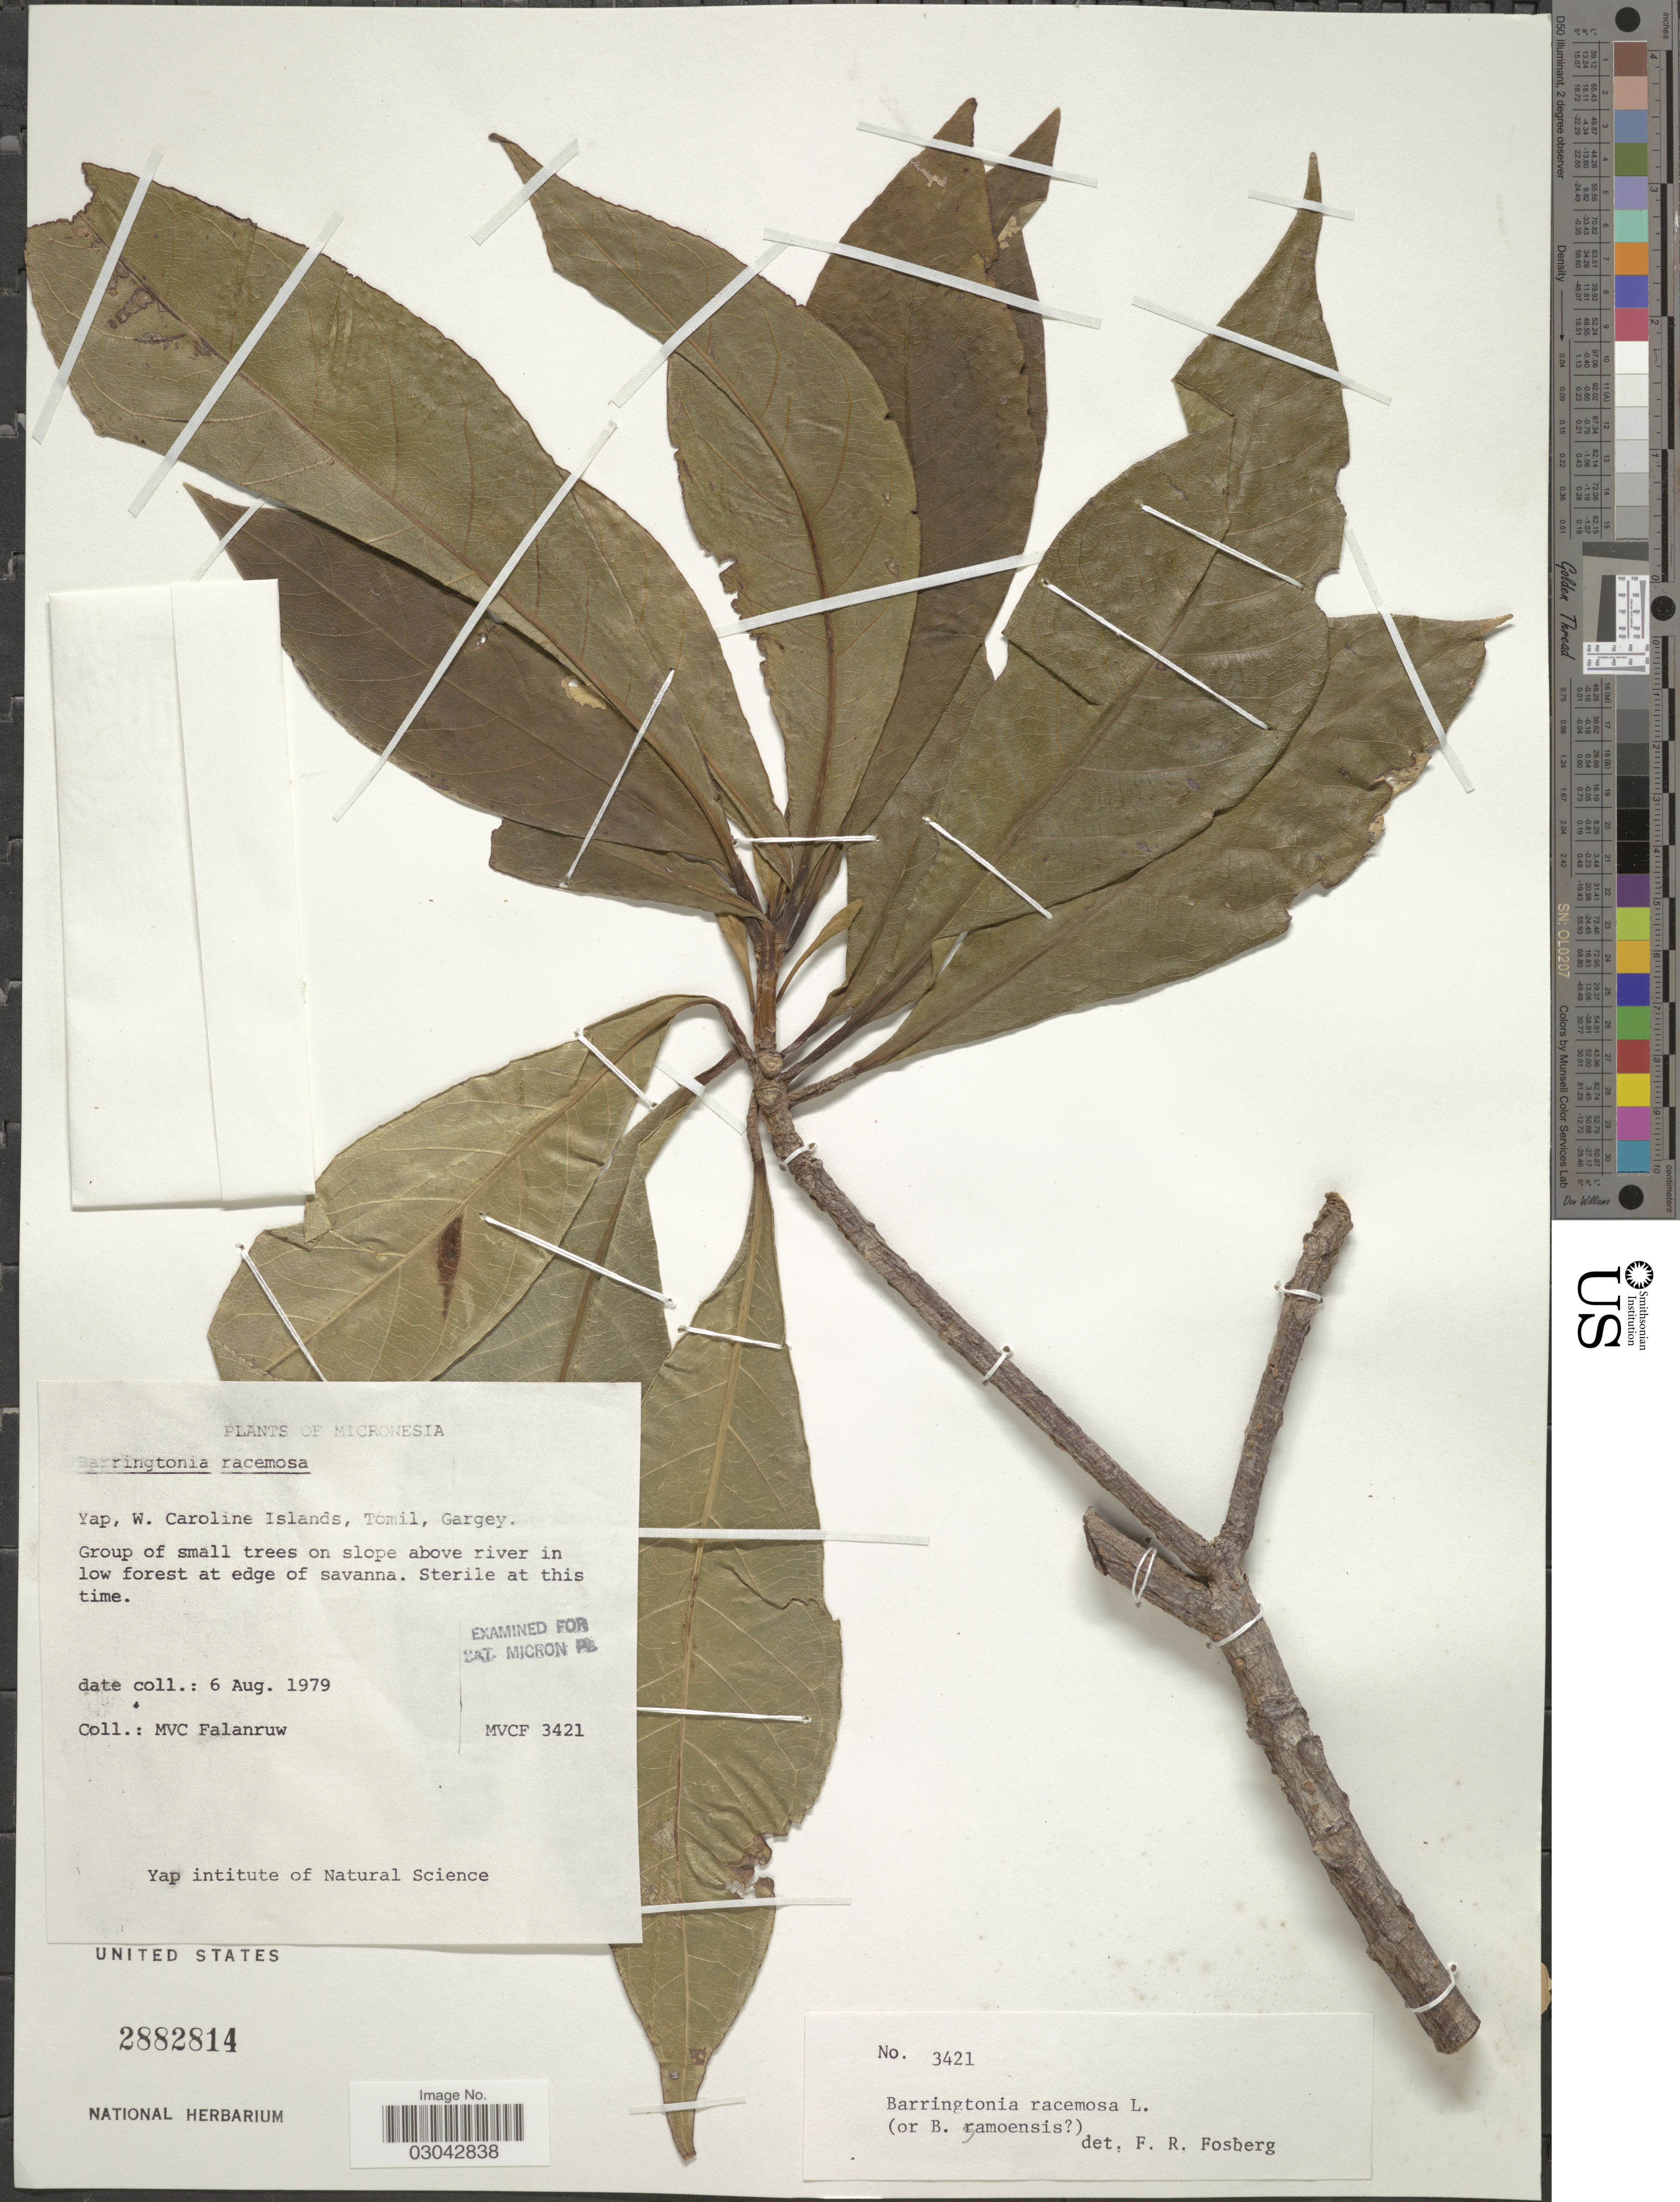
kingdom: Plantae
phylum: Tracheophyta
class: Magnoliopsida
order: Ericales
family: Lecythidaceae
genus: Barringtonia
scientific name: Barringtonia racemosa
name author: (L.) Spreng.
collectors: M. V. Falanruw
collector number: MVCF3421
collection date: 1979-08-06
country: Micronesia, Federated States of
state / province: Yap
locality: Micronesia. Yap, W. Caroline Islands, Tomil, Gargey.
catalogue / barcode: US 2882814